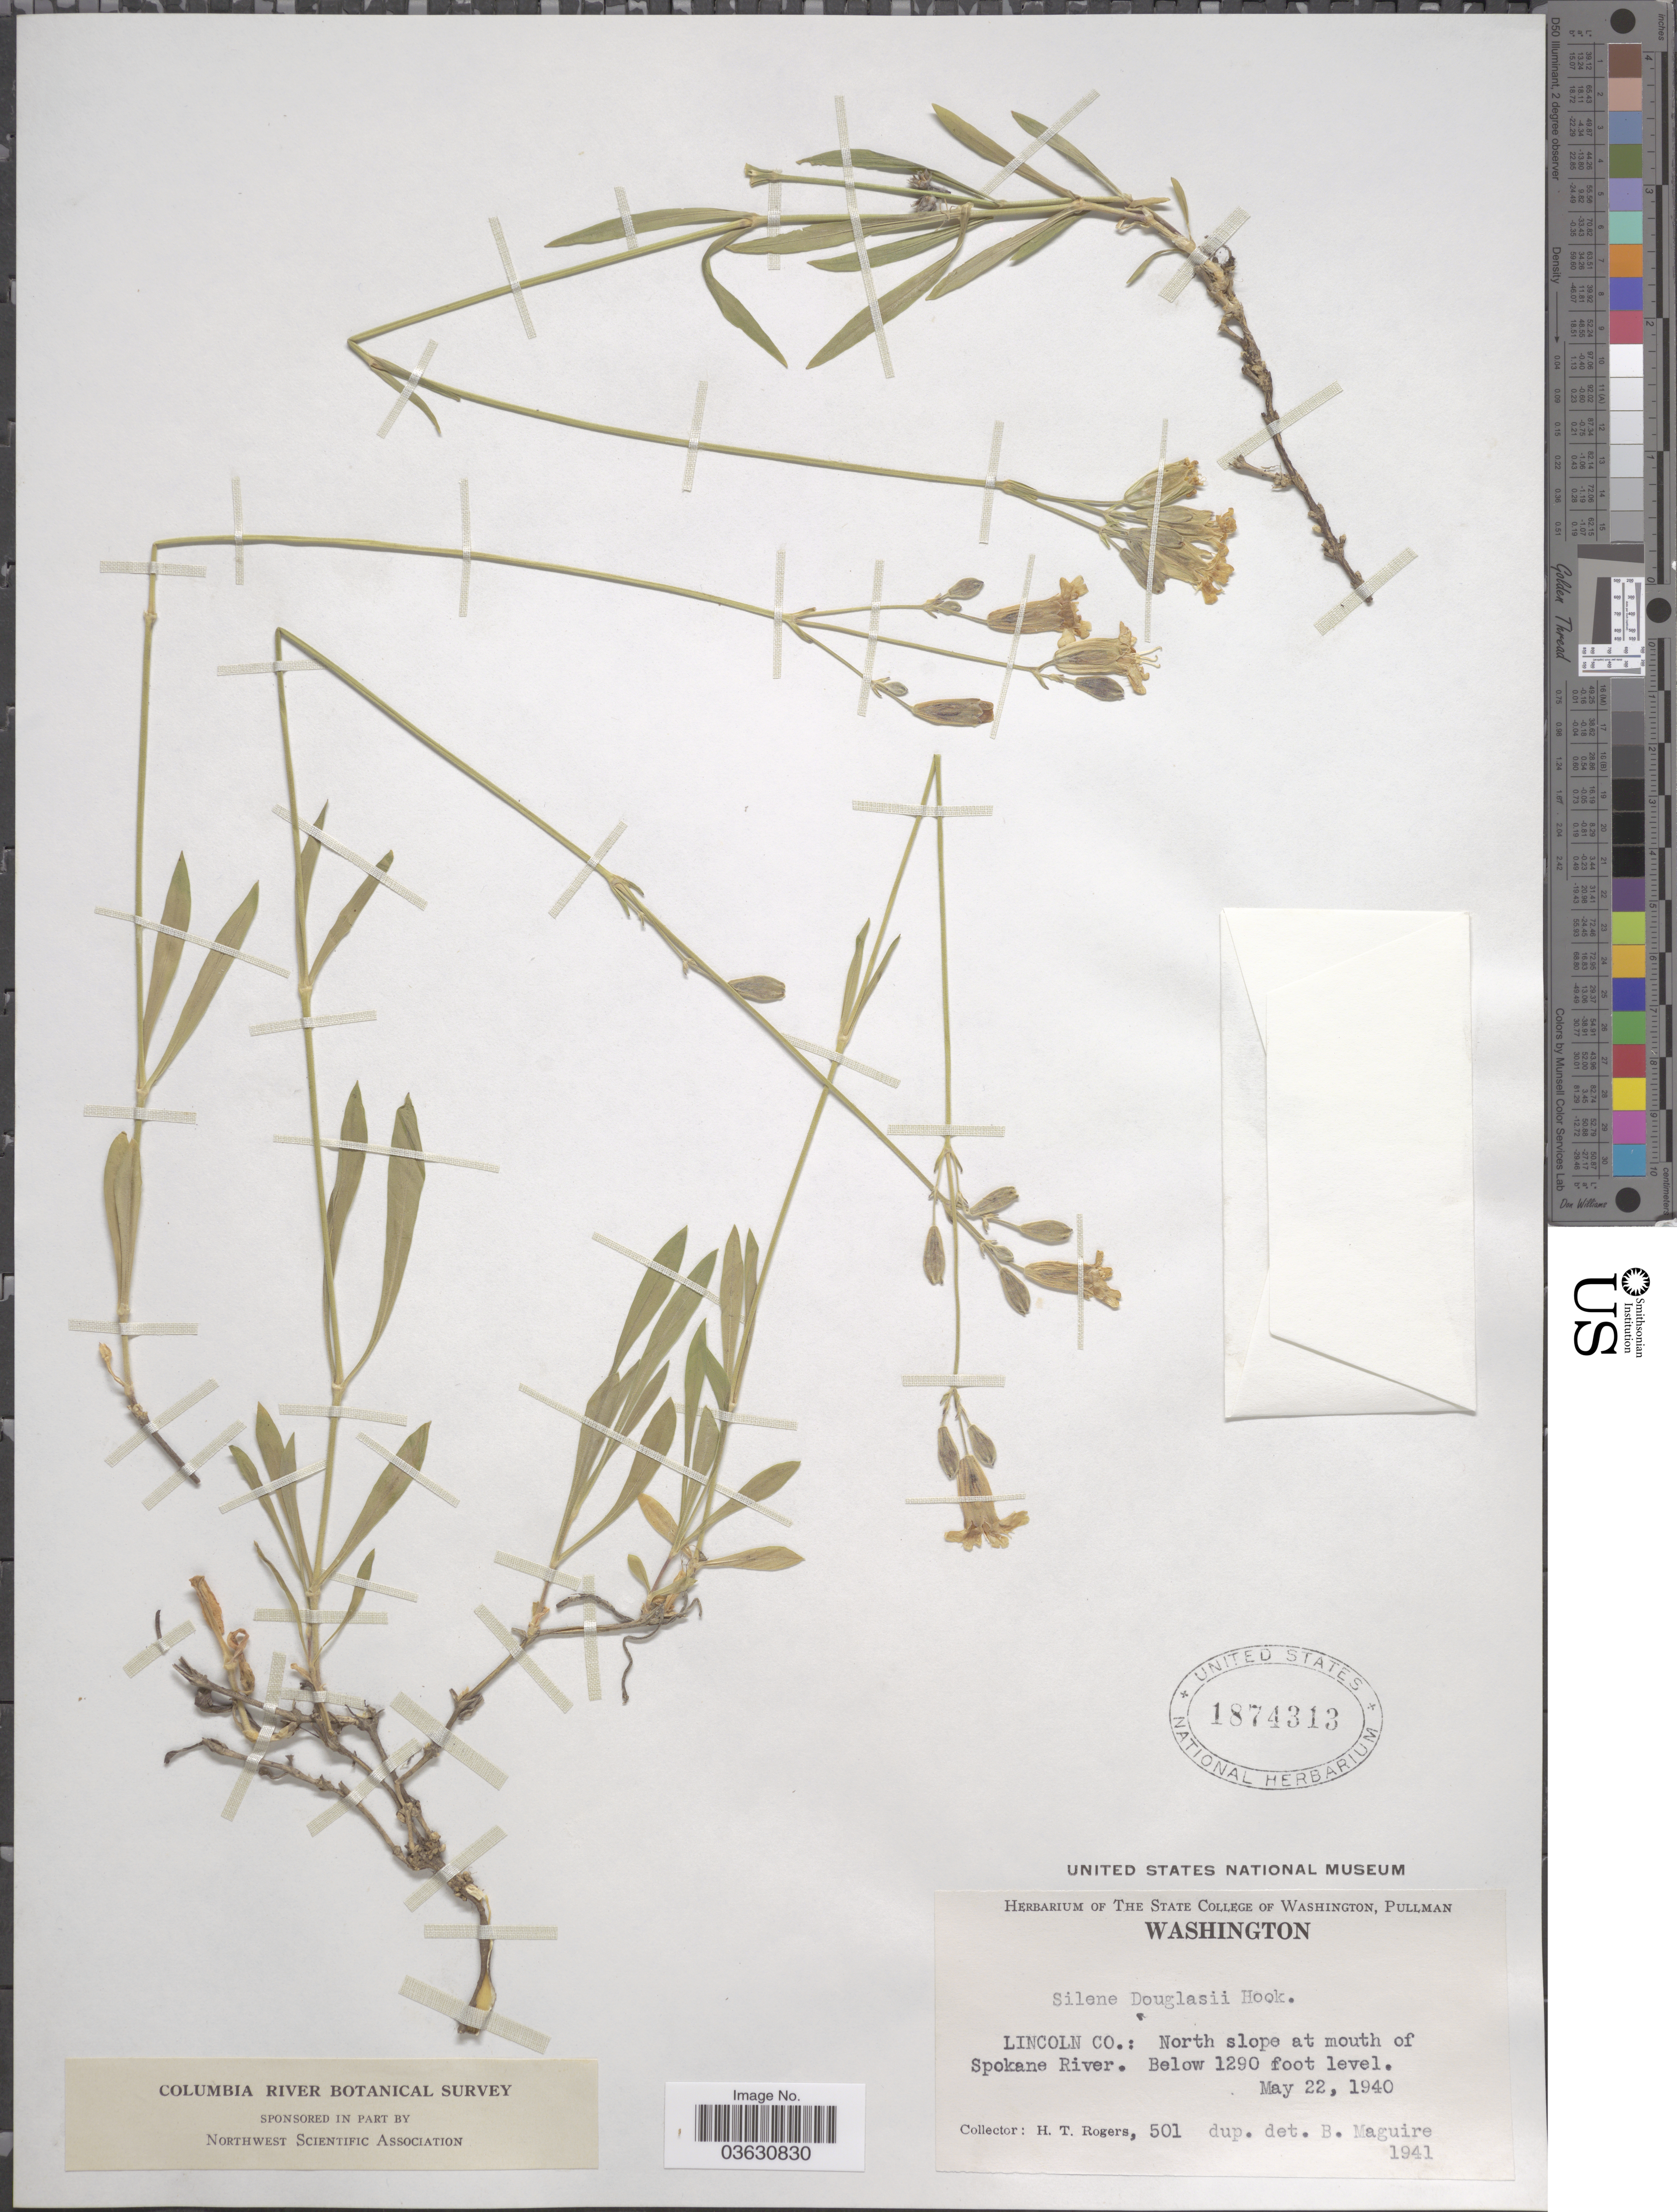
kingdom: Plantae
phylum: Tracheophyta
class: Magnoliopsida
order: Caryophyllales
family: Caryophyllaceae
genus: Silene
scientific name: Silene douglasii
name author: Hook.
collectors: H. Rogers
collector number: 501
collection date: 1940-05-22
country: United States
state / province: Washington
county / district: Lincoln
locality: Lincoln Co.: North Slope at mouth of Spokane River.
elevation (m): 393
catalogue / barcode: US 1874313